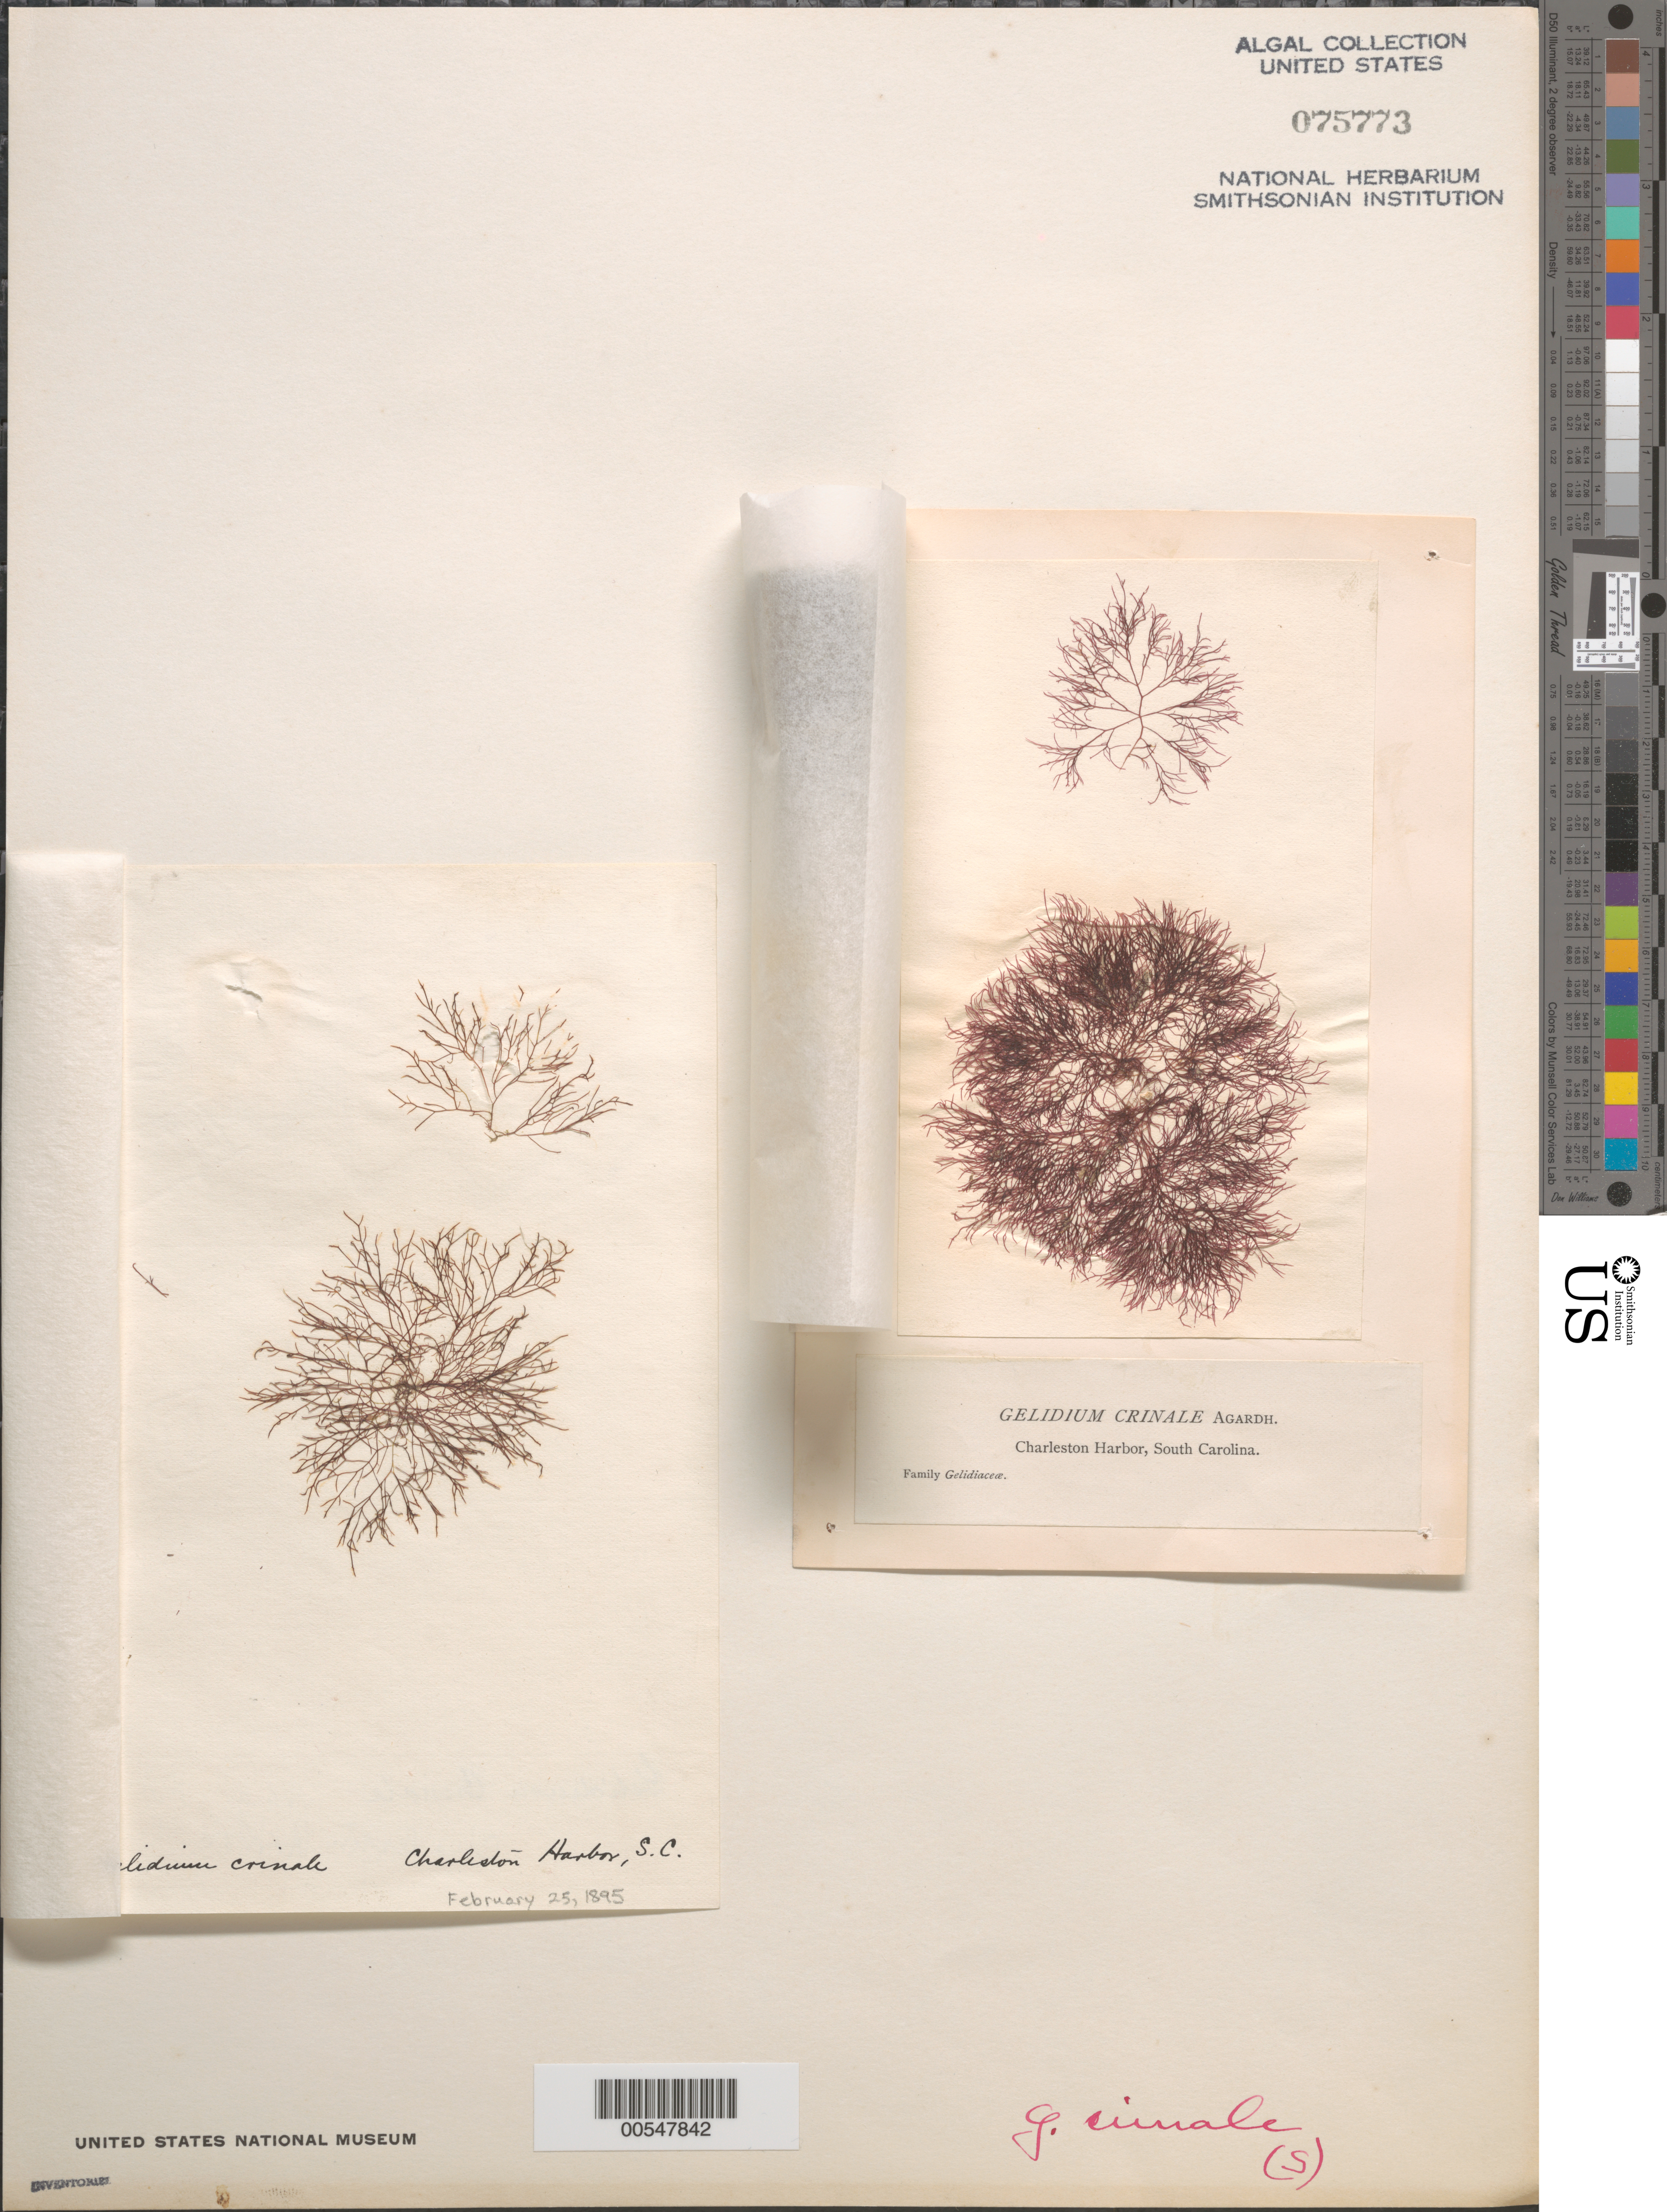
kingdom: Plantae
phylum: Rhodophyta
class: Florideophyceae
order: Gelidiales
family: Gelidiaceae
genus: Gelidium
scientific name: Gelidium crinale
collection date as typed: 25 Feb 1895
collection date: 1895-02-25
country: United States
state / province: South Carolina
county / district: Charleston County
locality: Charleston harbor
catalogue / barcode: US 75773